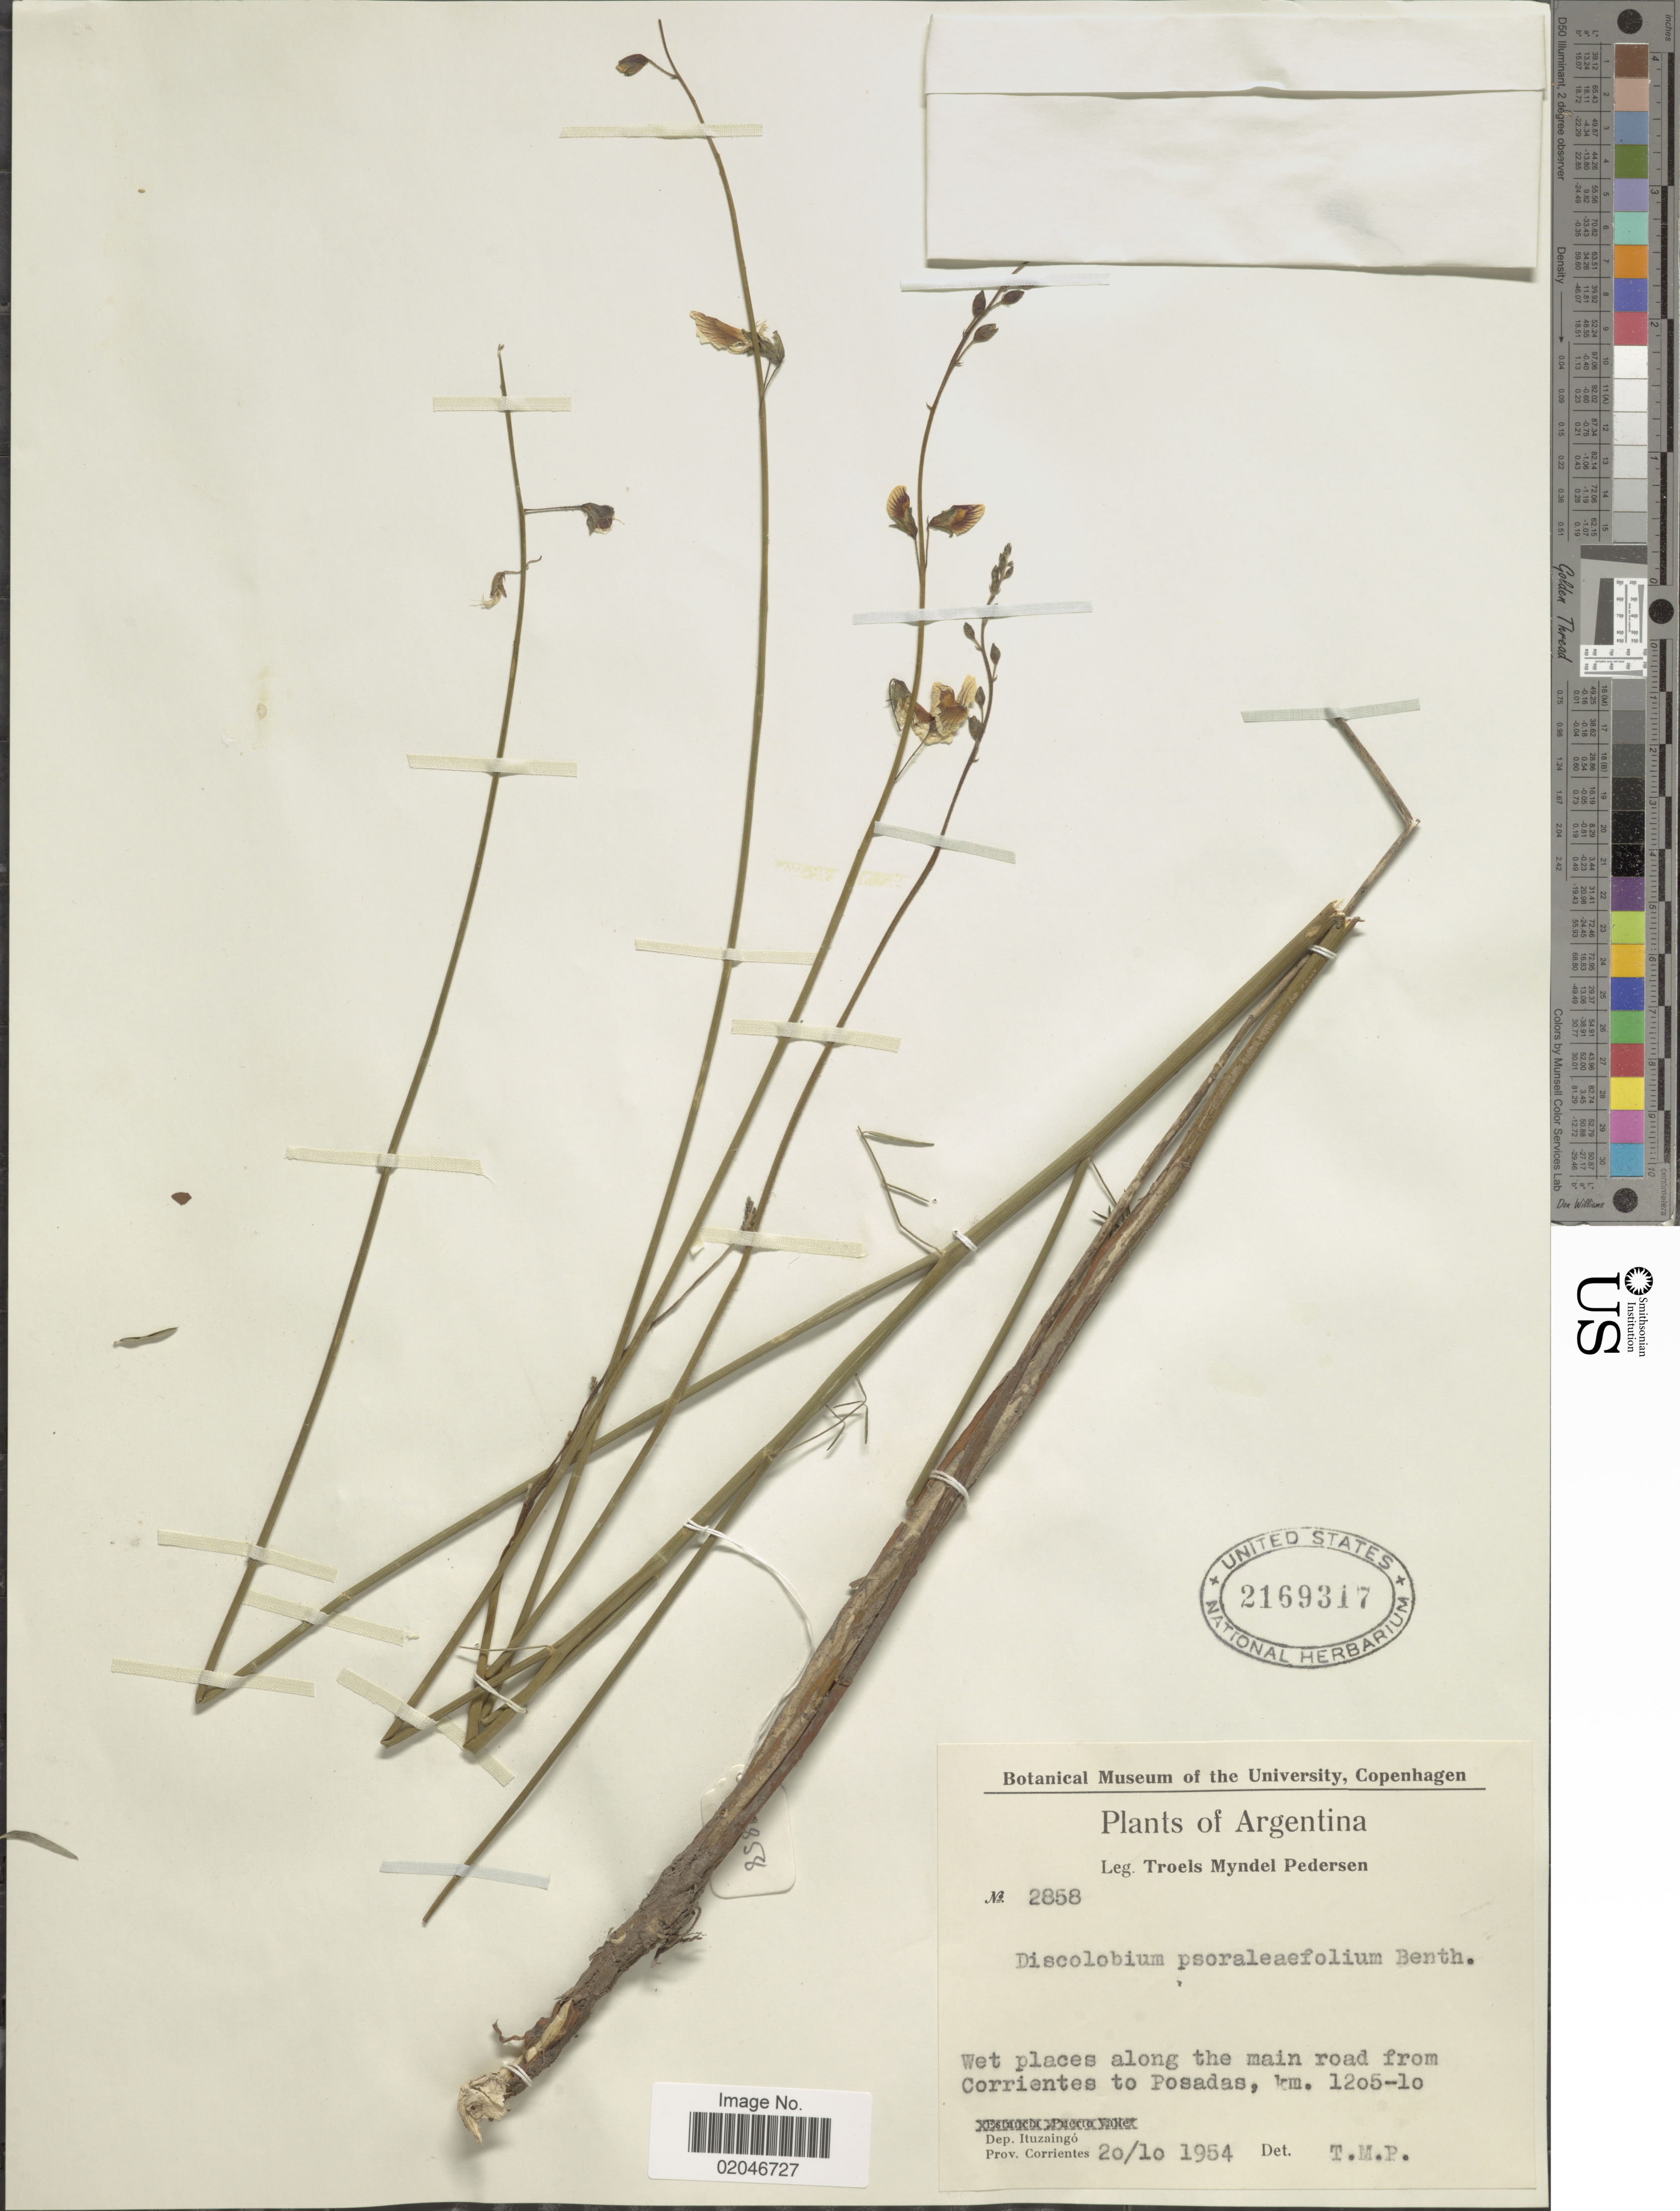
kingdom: Plantae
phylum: Tracheophyta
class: Magnoliopsida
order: Fabales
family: Fabaceae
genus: Discolobium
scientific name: Discolobium psoraleifolium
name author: Benth.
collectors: T. Pederson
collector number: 2858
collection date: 1954-10-20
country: Argentina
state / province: Corrientes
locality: Wet places along the main road from Corrientes to Posadas, km 1205-10 Dep. Ituzaingó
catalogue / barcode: US 2169317